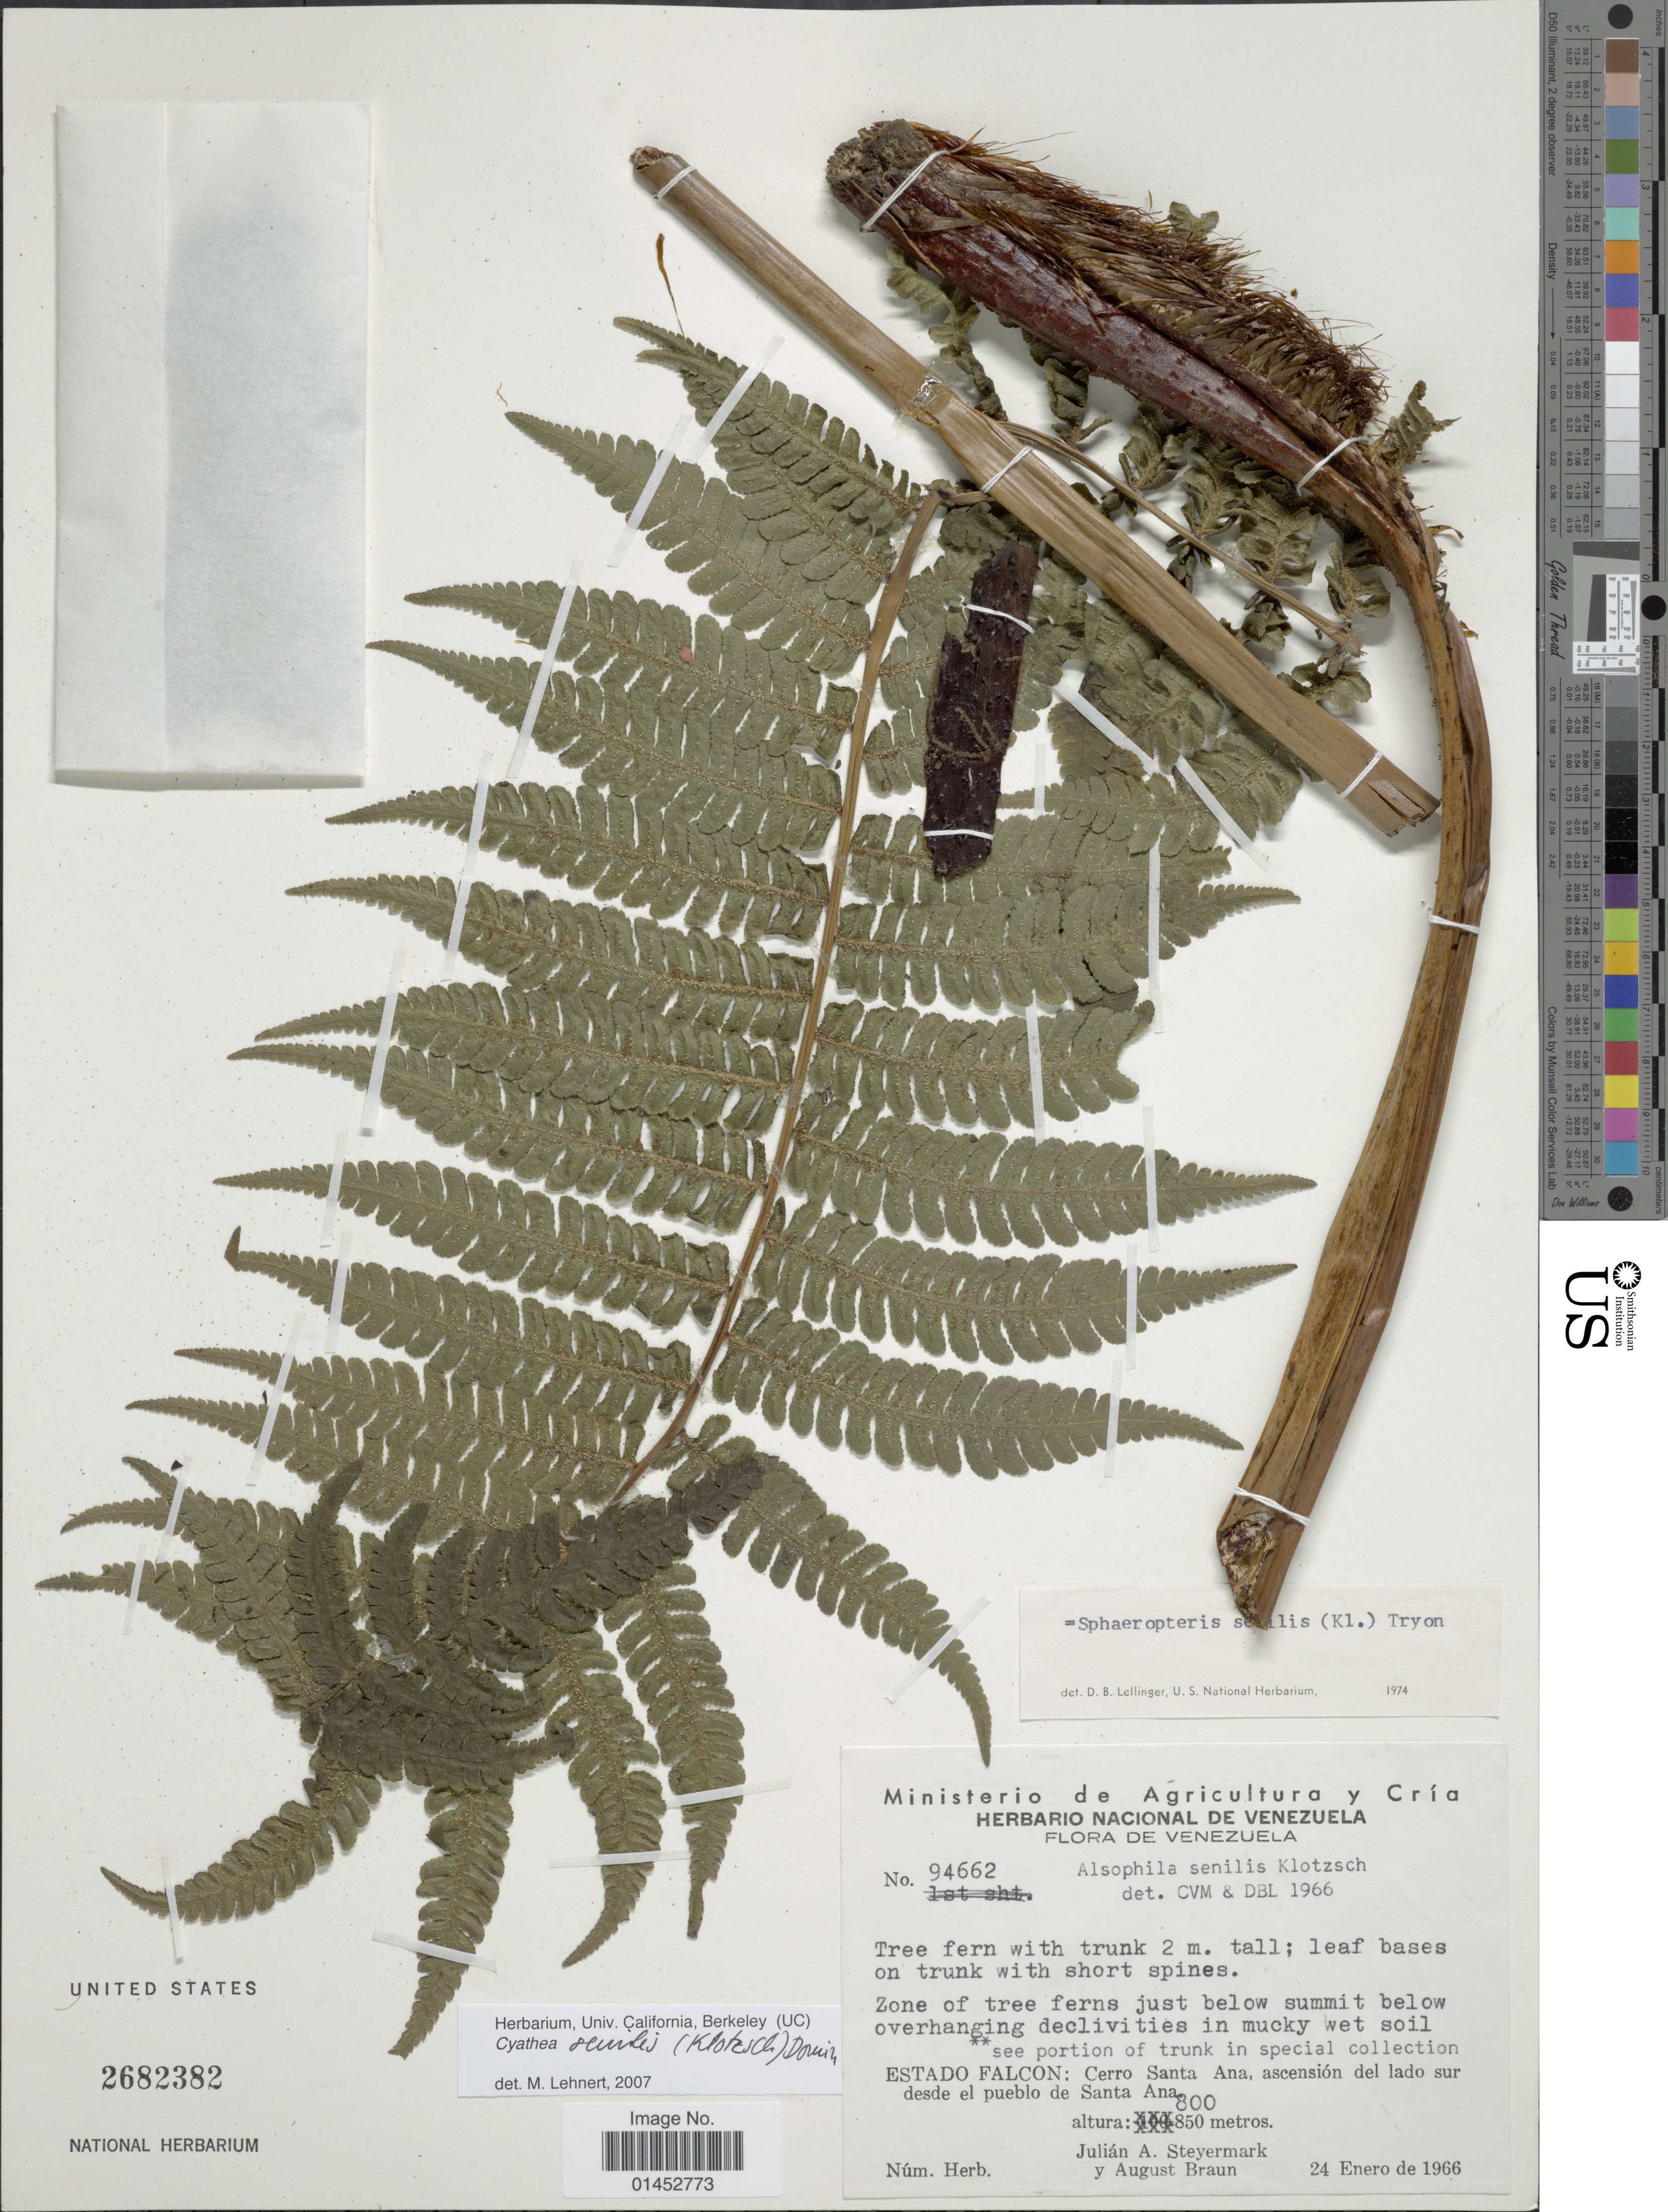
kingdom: Plantae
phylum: Tracheophyta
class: Polypodiopsida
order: Cyatheales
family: Cyatheaceae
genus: Cyathea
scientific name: Cyathea senilis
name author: (Klotzsch) Domin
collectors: J. Steyermark & A. Braun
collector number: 94662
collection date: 1966-01-24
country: Venezuela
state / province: Falcón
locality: Cerro Santa Ana, ascensión del lado sur desde el pueblo de Santa Ana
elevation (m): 800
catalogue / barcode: US 2682382